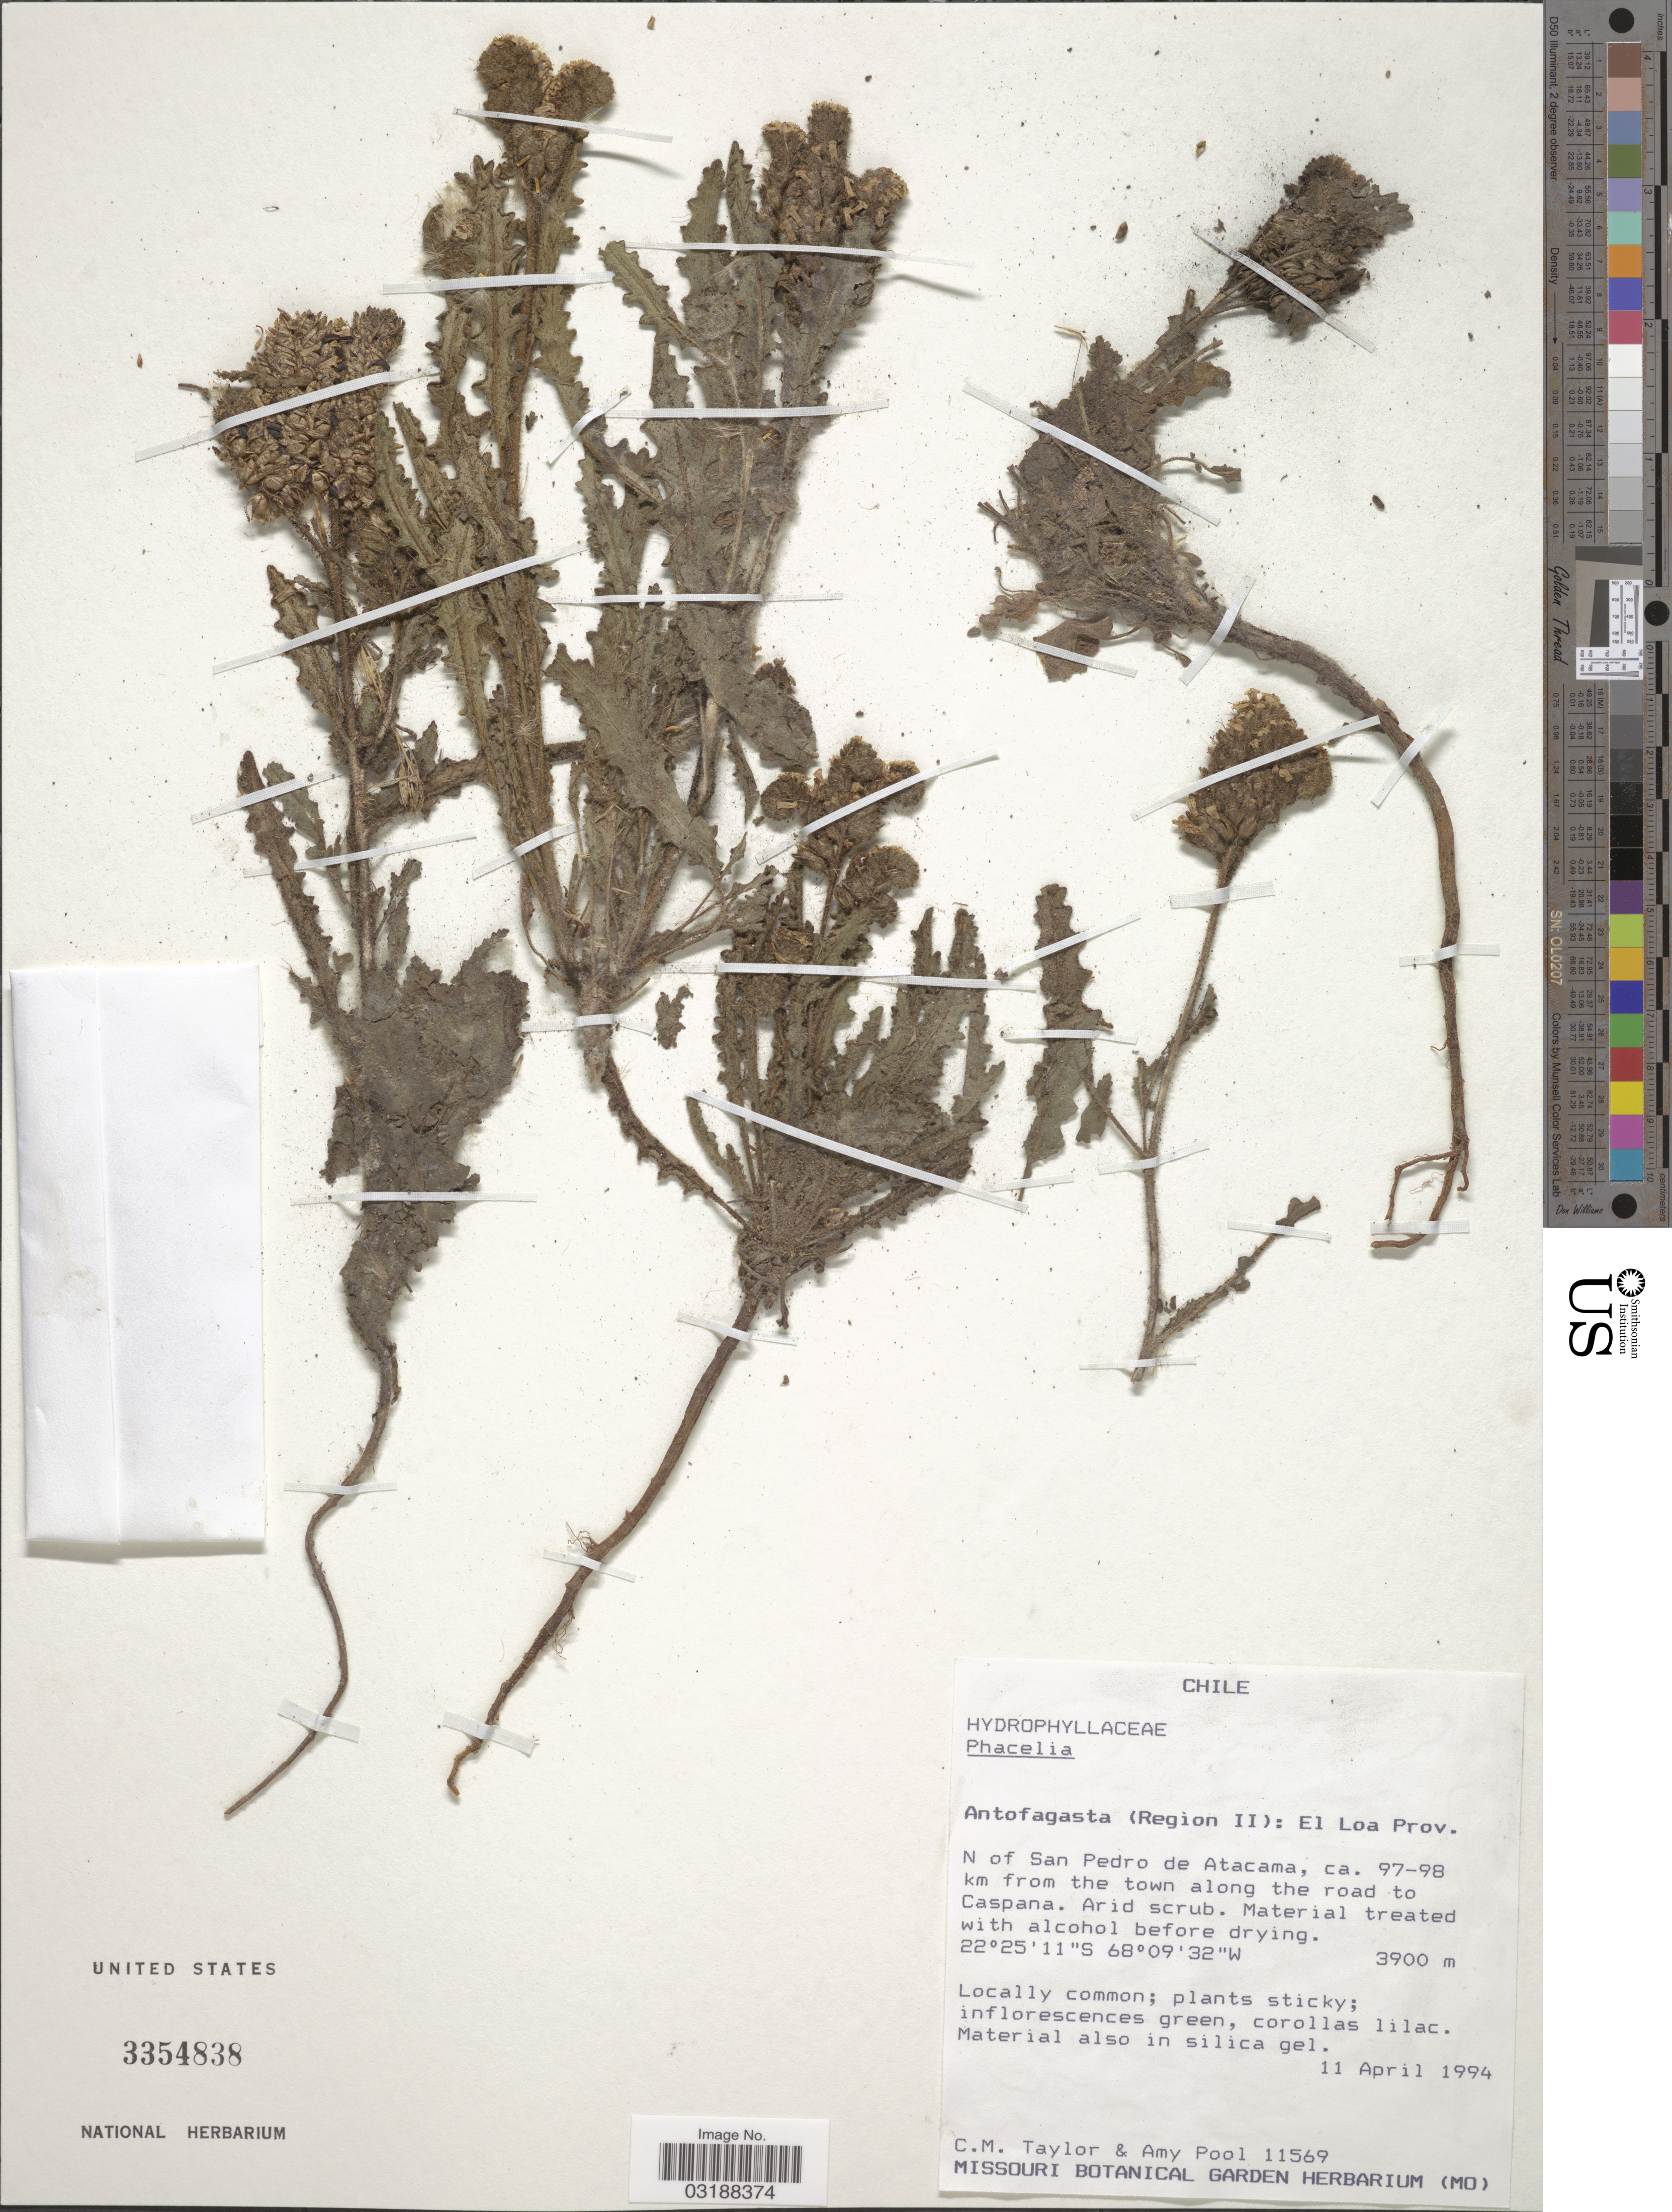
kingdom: Plantae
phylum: Tracheophyta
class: Magnoliopsida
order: Boraginales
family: Hydrophyllaceae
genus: Phacelia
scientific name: Phacelia sp.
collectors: C. M. Taylor & A. Pool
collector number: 11569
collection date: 1994-04-11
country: Chile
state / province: Antofagasta (II)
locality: Antofagasta {Region II}: El Loa Prov. N of San Pedro de Atacama, ca. 97-98 km from the town along the road to Caspana.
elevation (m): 3900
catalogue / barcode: US 3354838